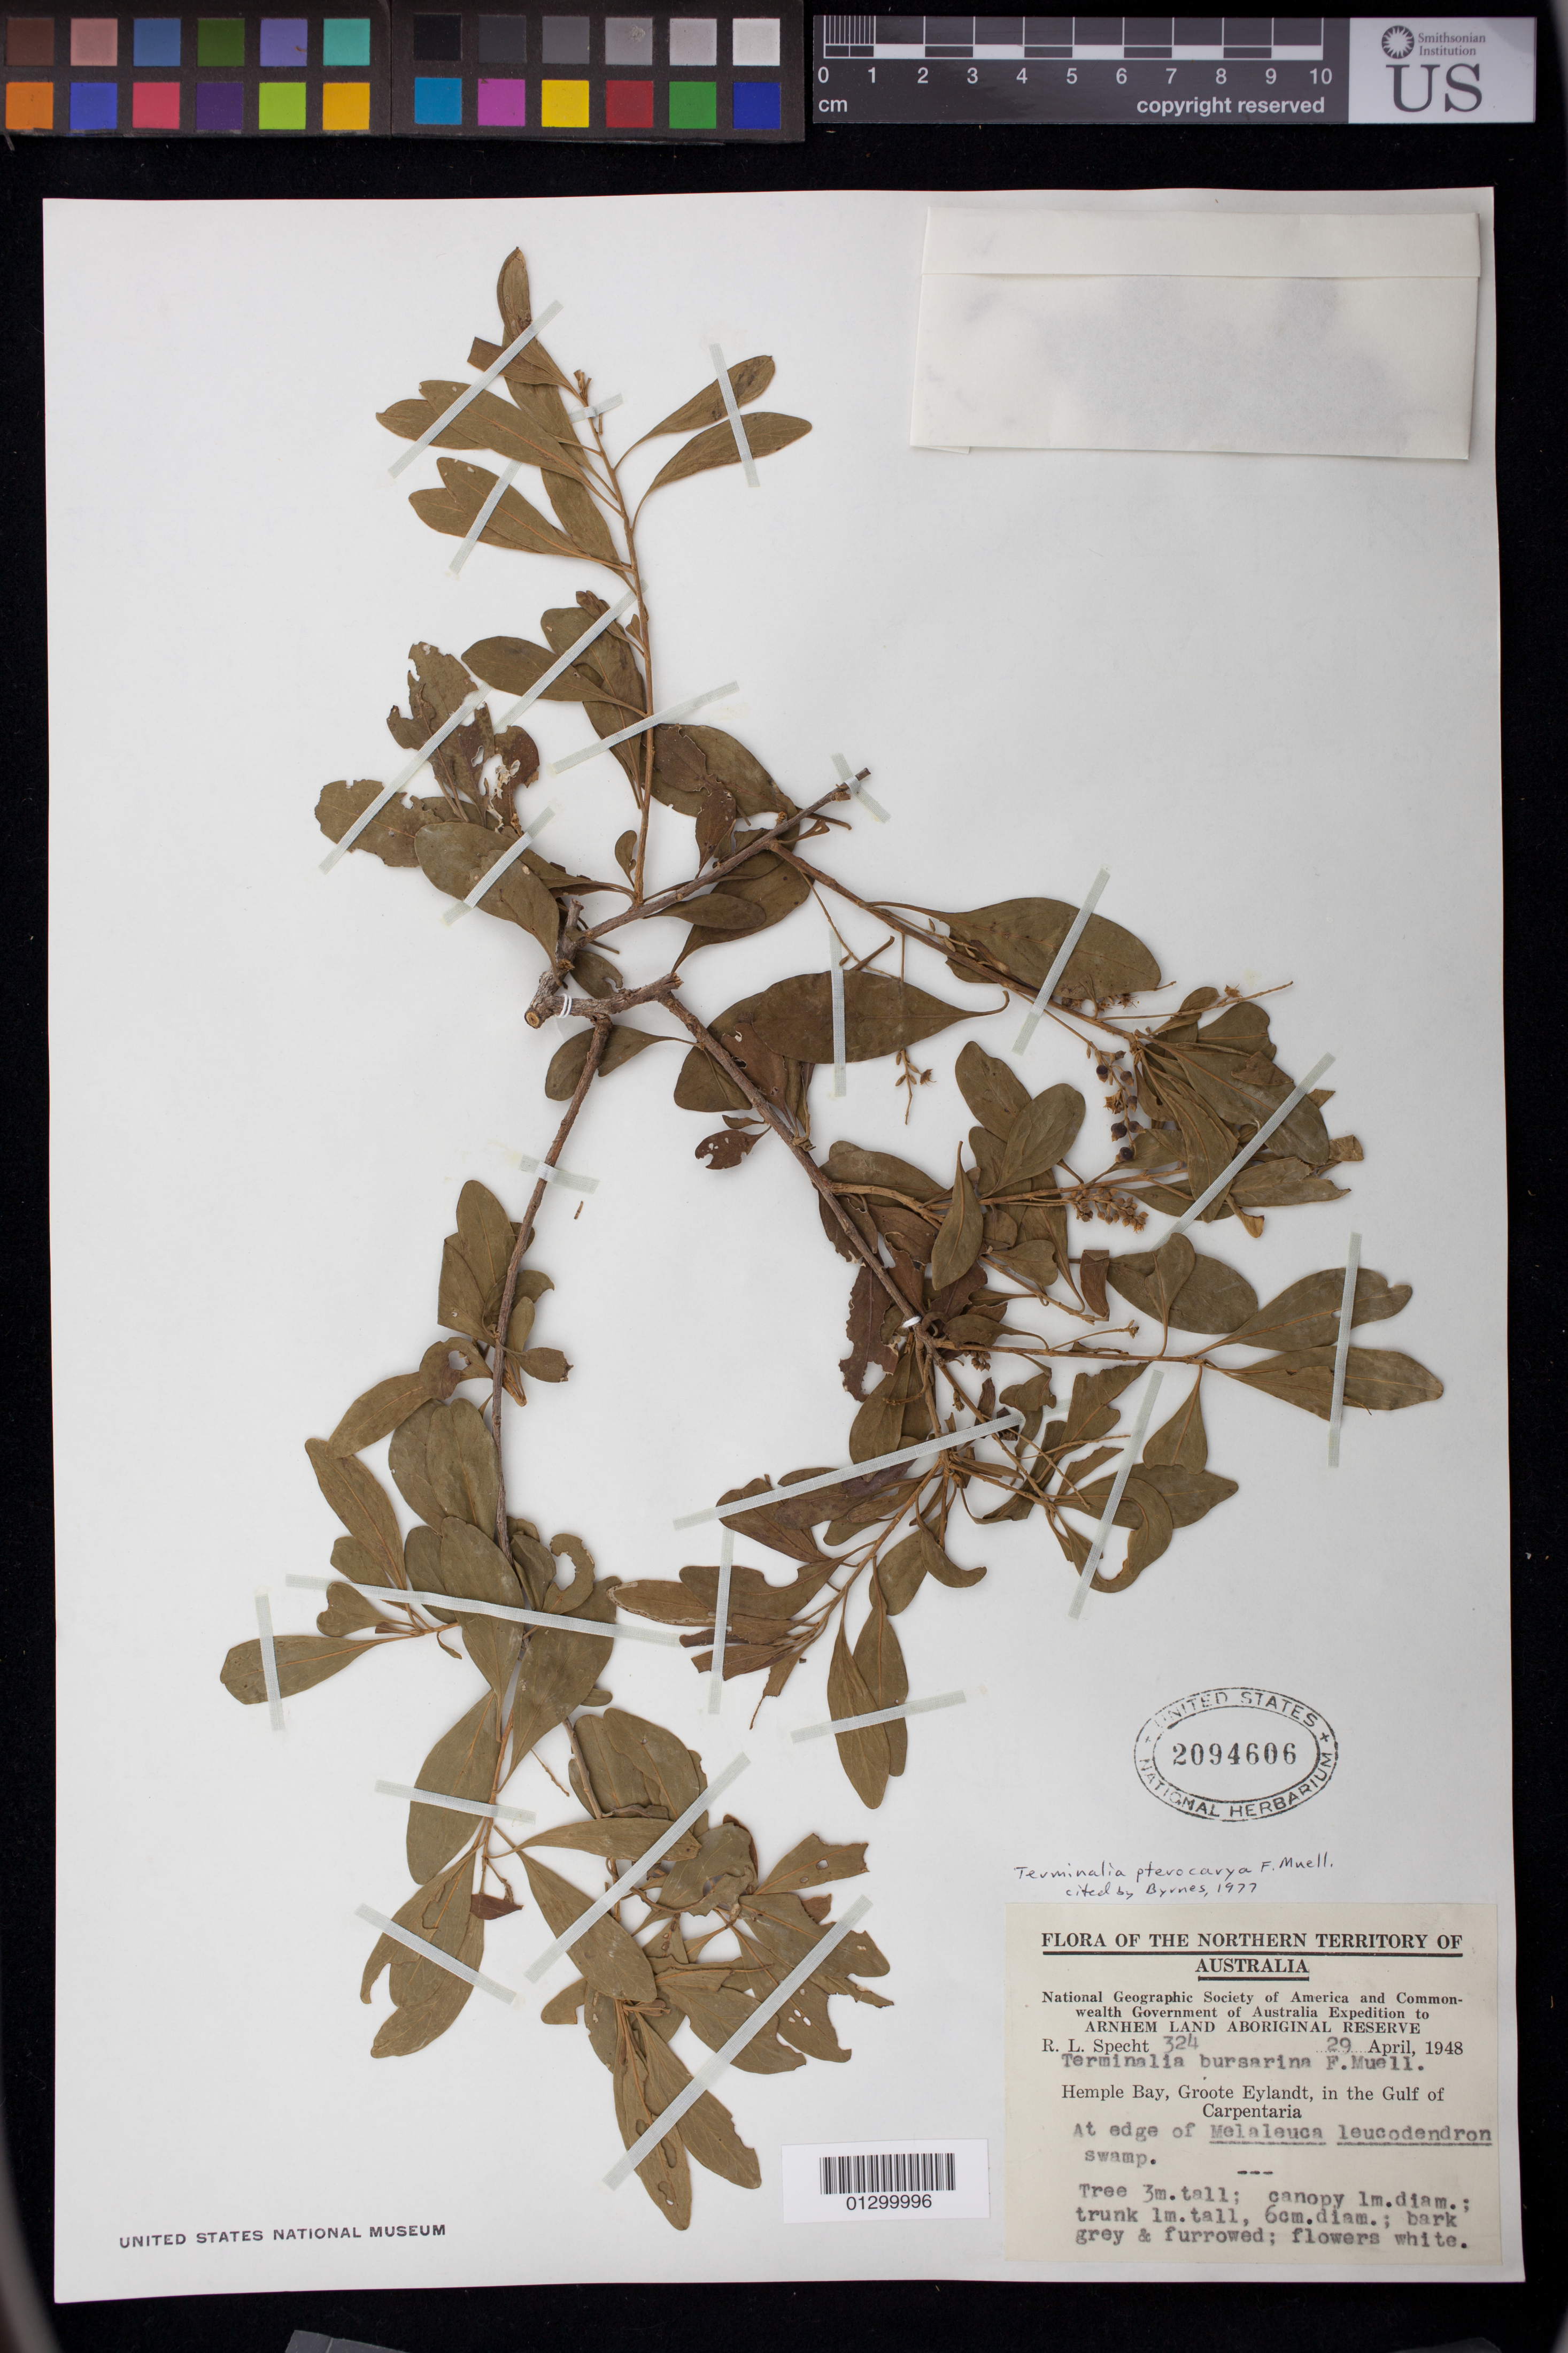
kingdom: Plantae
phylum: Tracheophyta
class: Magnoliopsida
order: Myrtales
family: Combretaceae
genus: Terminalia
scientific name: Terminalia pterocarya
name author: F. Muell.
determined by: Byrnes, N. B.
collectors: R. L. Specht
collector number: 324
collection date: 1948-04-29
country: Australia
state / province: Northern Territory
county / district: East Arnhem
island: Groote Eylandt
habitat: At edge of Melaleuca leucodendron swamp.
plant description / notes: Tree 3 m. tall; canopy 1 m. diam.; trunk 1 m. tall, 6 cm. diam.; bark grey and furrowed; flowers white.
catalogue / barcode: US 2094606